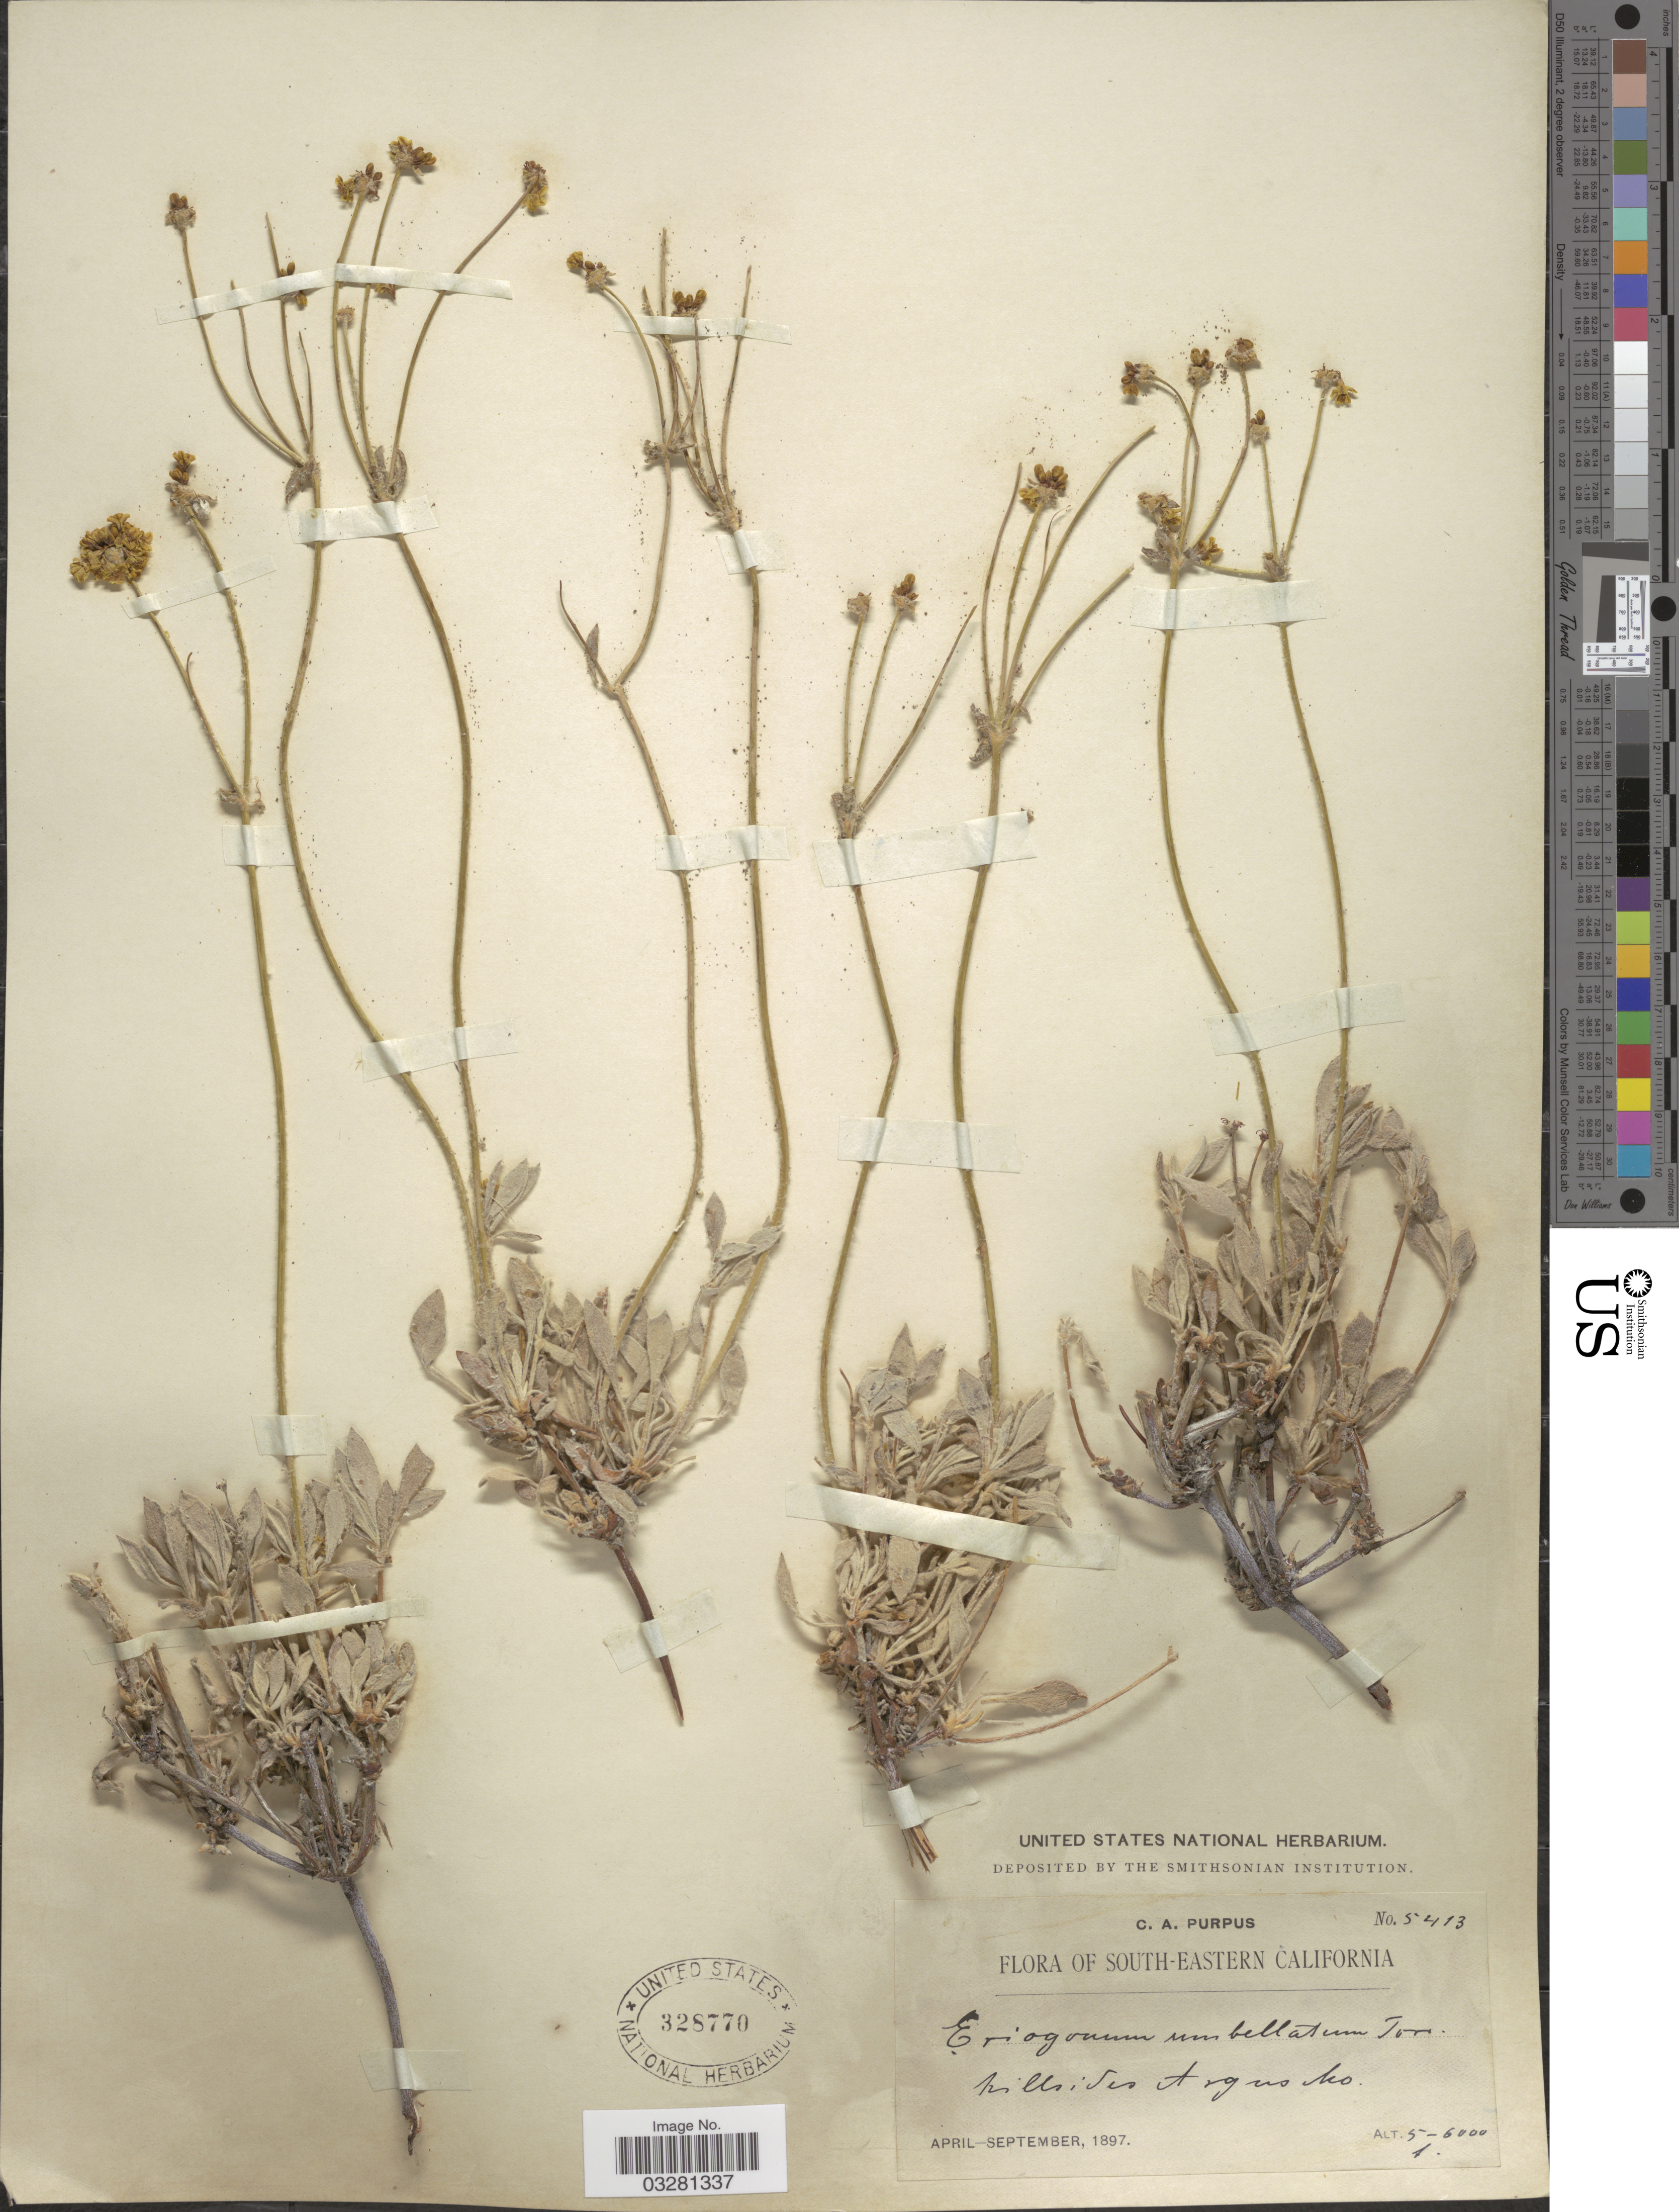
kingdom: Plantae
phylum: Tracheophyta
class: Magnoliopsida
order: Caryophyllales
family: Polygonaceae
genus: Eriogonum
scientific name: Eriogonum umbellatum var. umbellatum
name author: Torr.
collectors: C. A. Purpus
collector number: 5413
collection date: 1897-04/1897-09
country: United States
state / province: California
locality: South-eastern California. Hillsides Argus Mo.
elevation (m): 1524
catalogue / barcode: US 328770